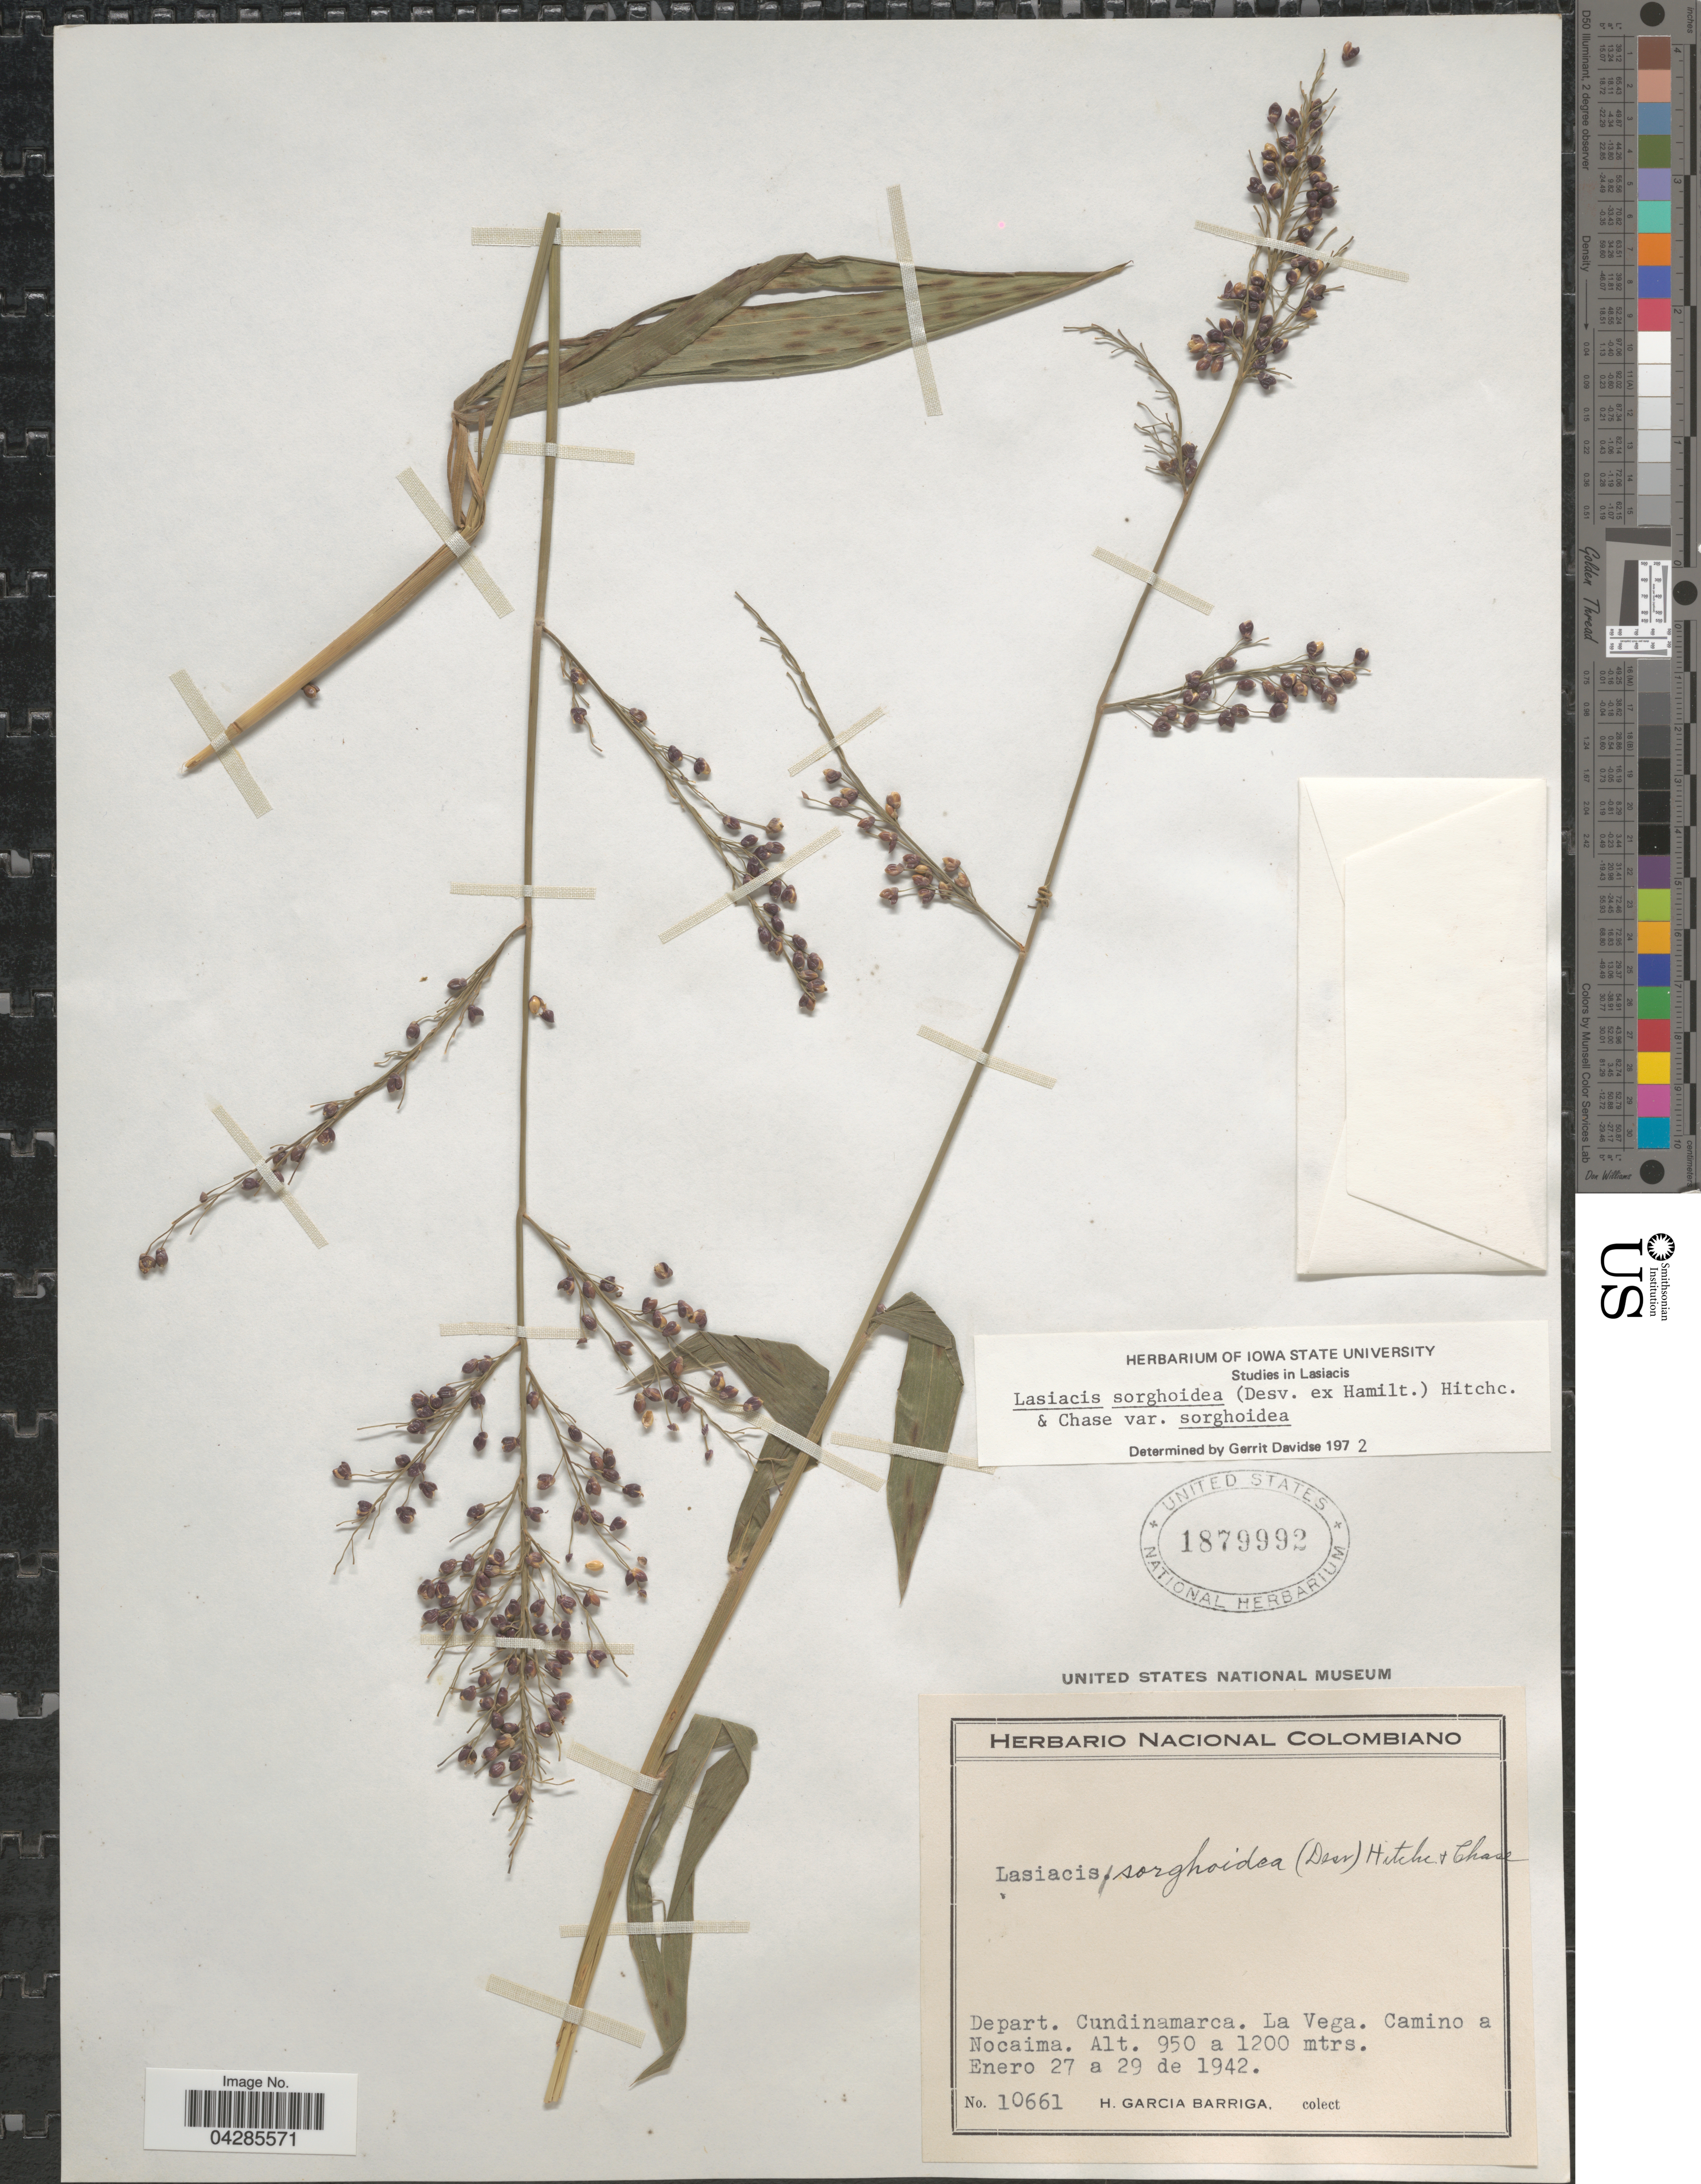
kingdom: Plantae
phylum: Tracheophyta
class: Liliopsida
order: Poales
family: Poaceae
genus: Lasiacis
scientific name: Lasiacis sorghoidea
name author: (Desv. ex Ham.) Hitchc. & Chase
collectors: H. García Barriga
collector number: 10661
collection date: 1942-01-27/1942-01-29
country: Colombia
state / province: Cundinamarca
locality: Depart. Cundinamarca. La Vega. Camino a Nocaima.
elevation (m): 950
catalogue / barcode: US 1879992